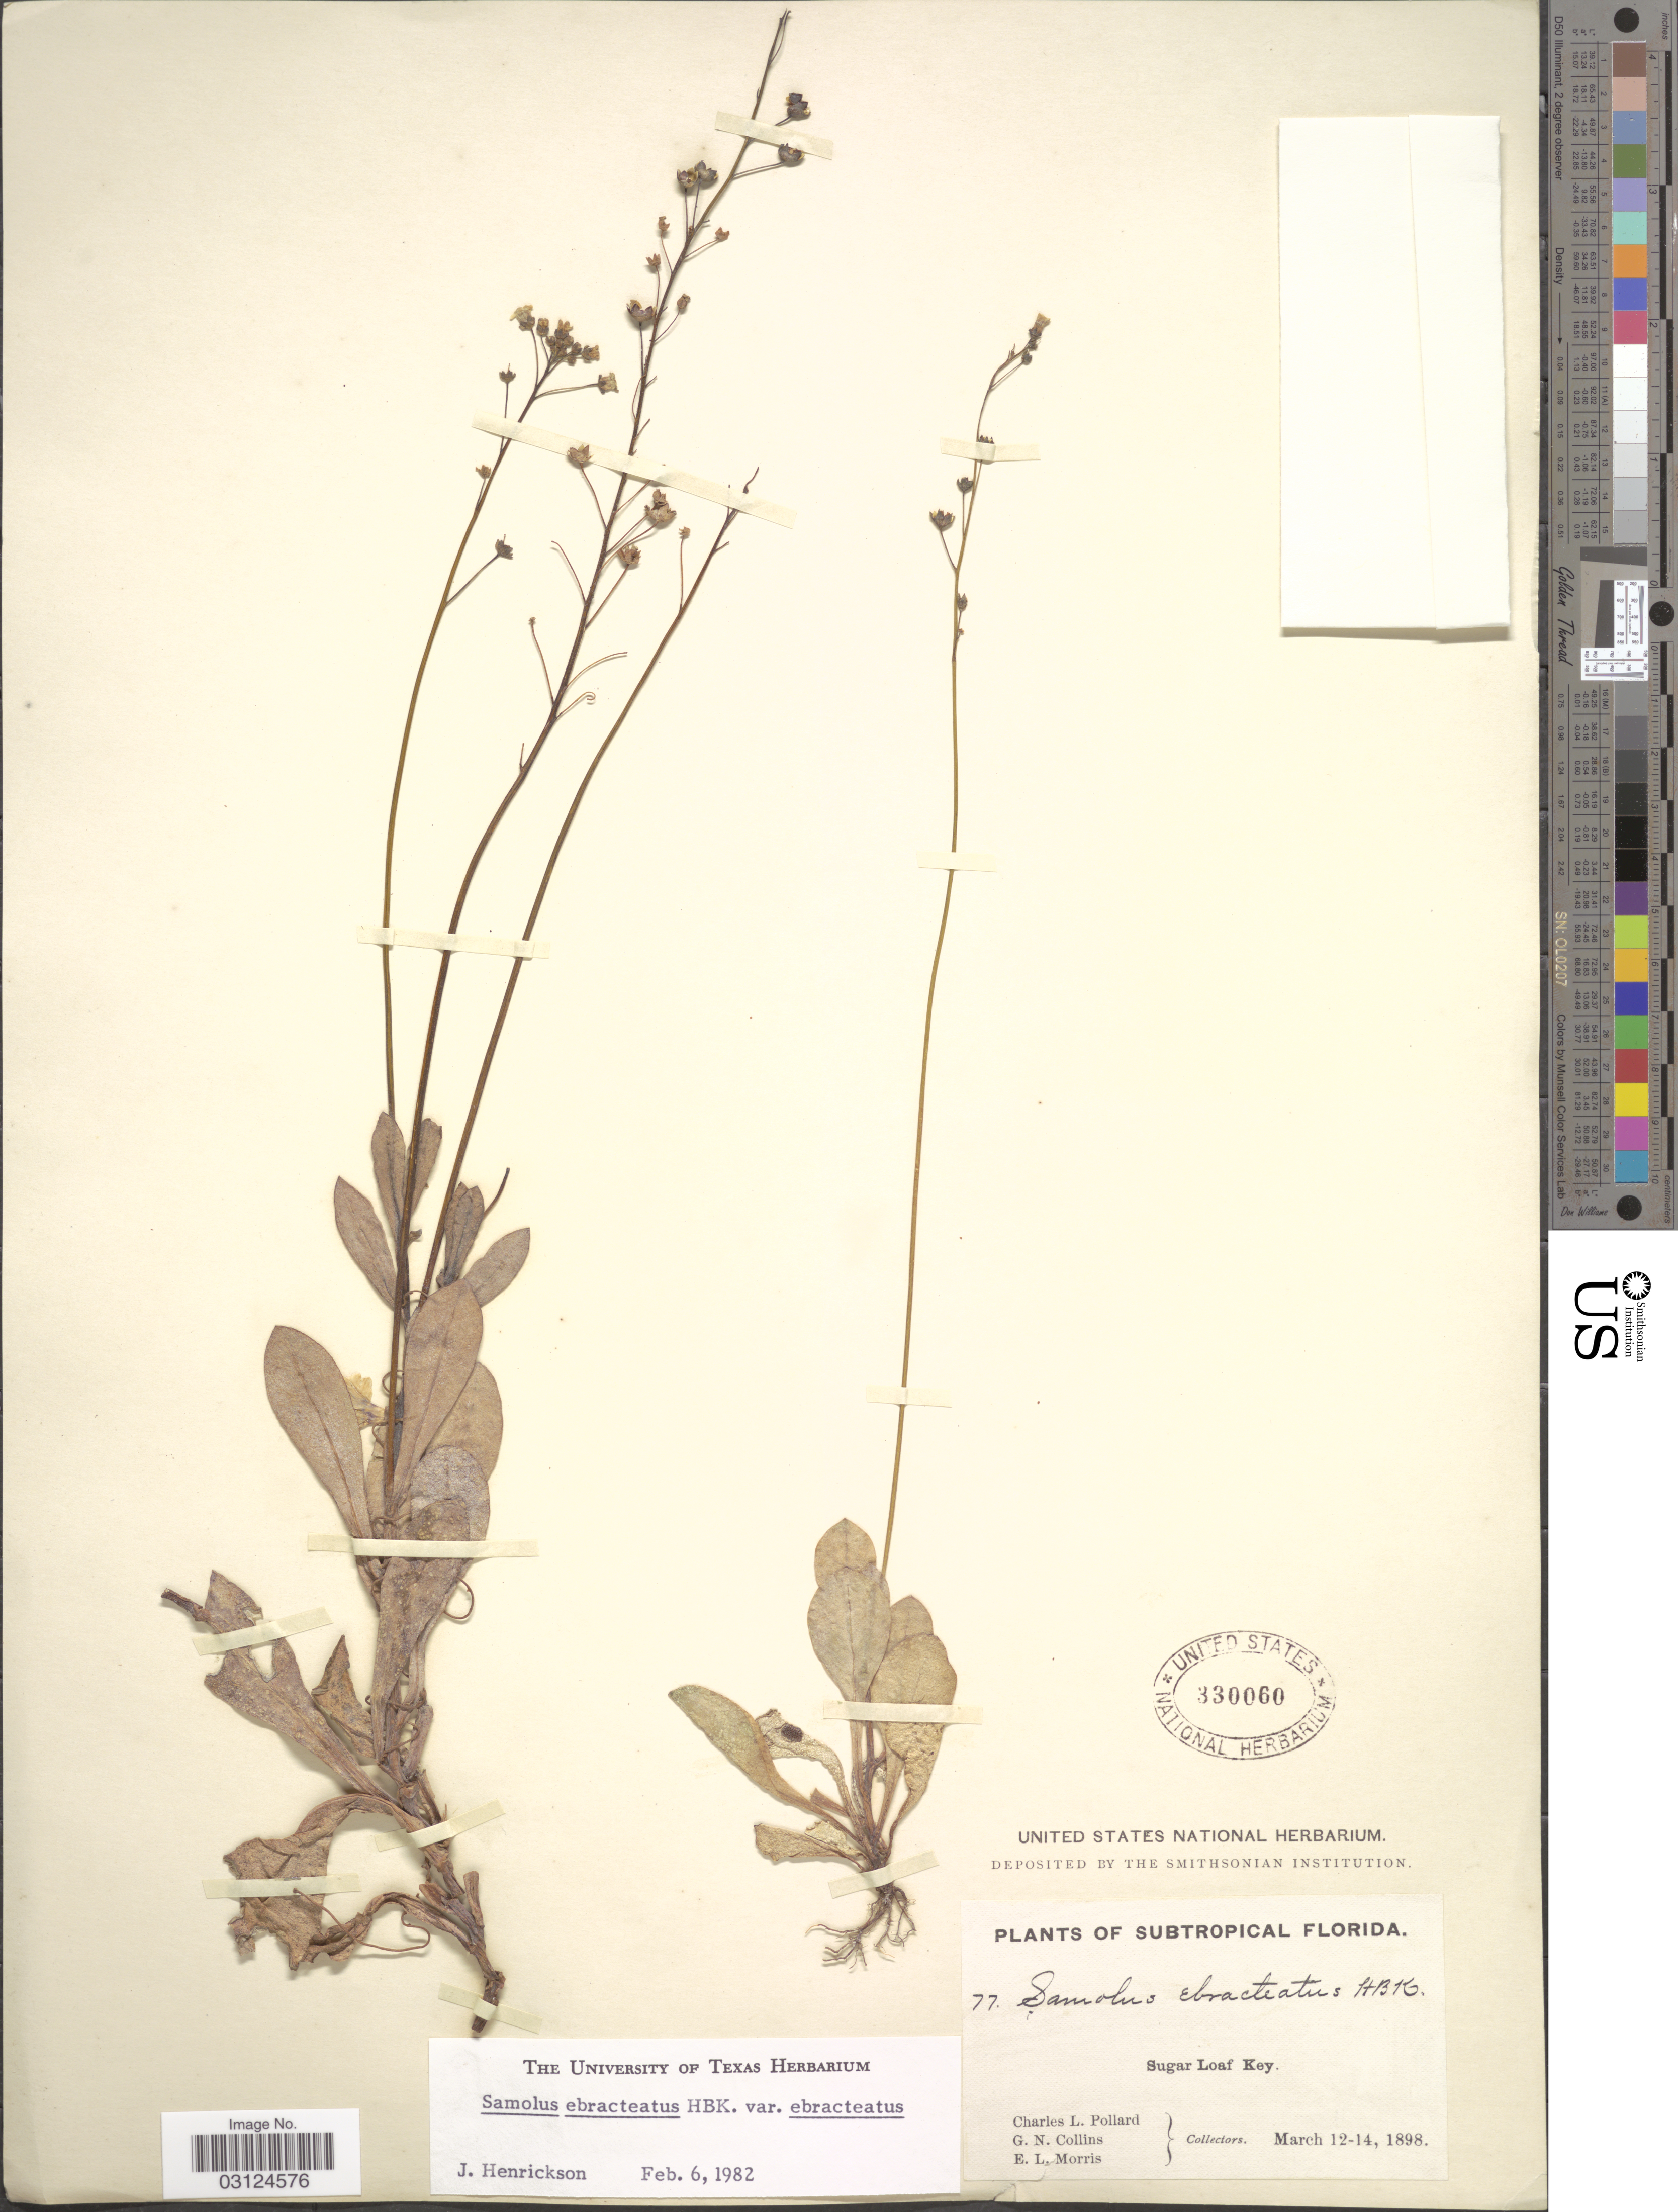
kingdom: Plantae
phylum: Tracheophyta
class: Magnoliopsida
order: Ericales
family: Primulaceae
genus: Samolus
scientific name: Samolus ebracteatus subsp. ebracteatus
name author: Kunth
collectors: C. L. Pollard, G. Collins & E. Morris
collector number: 77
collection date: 1898-03-12/1898-03-14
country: United States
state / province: Florida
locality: Subtropical Florida, Sugar Loaf Key.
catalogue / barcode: US 330060